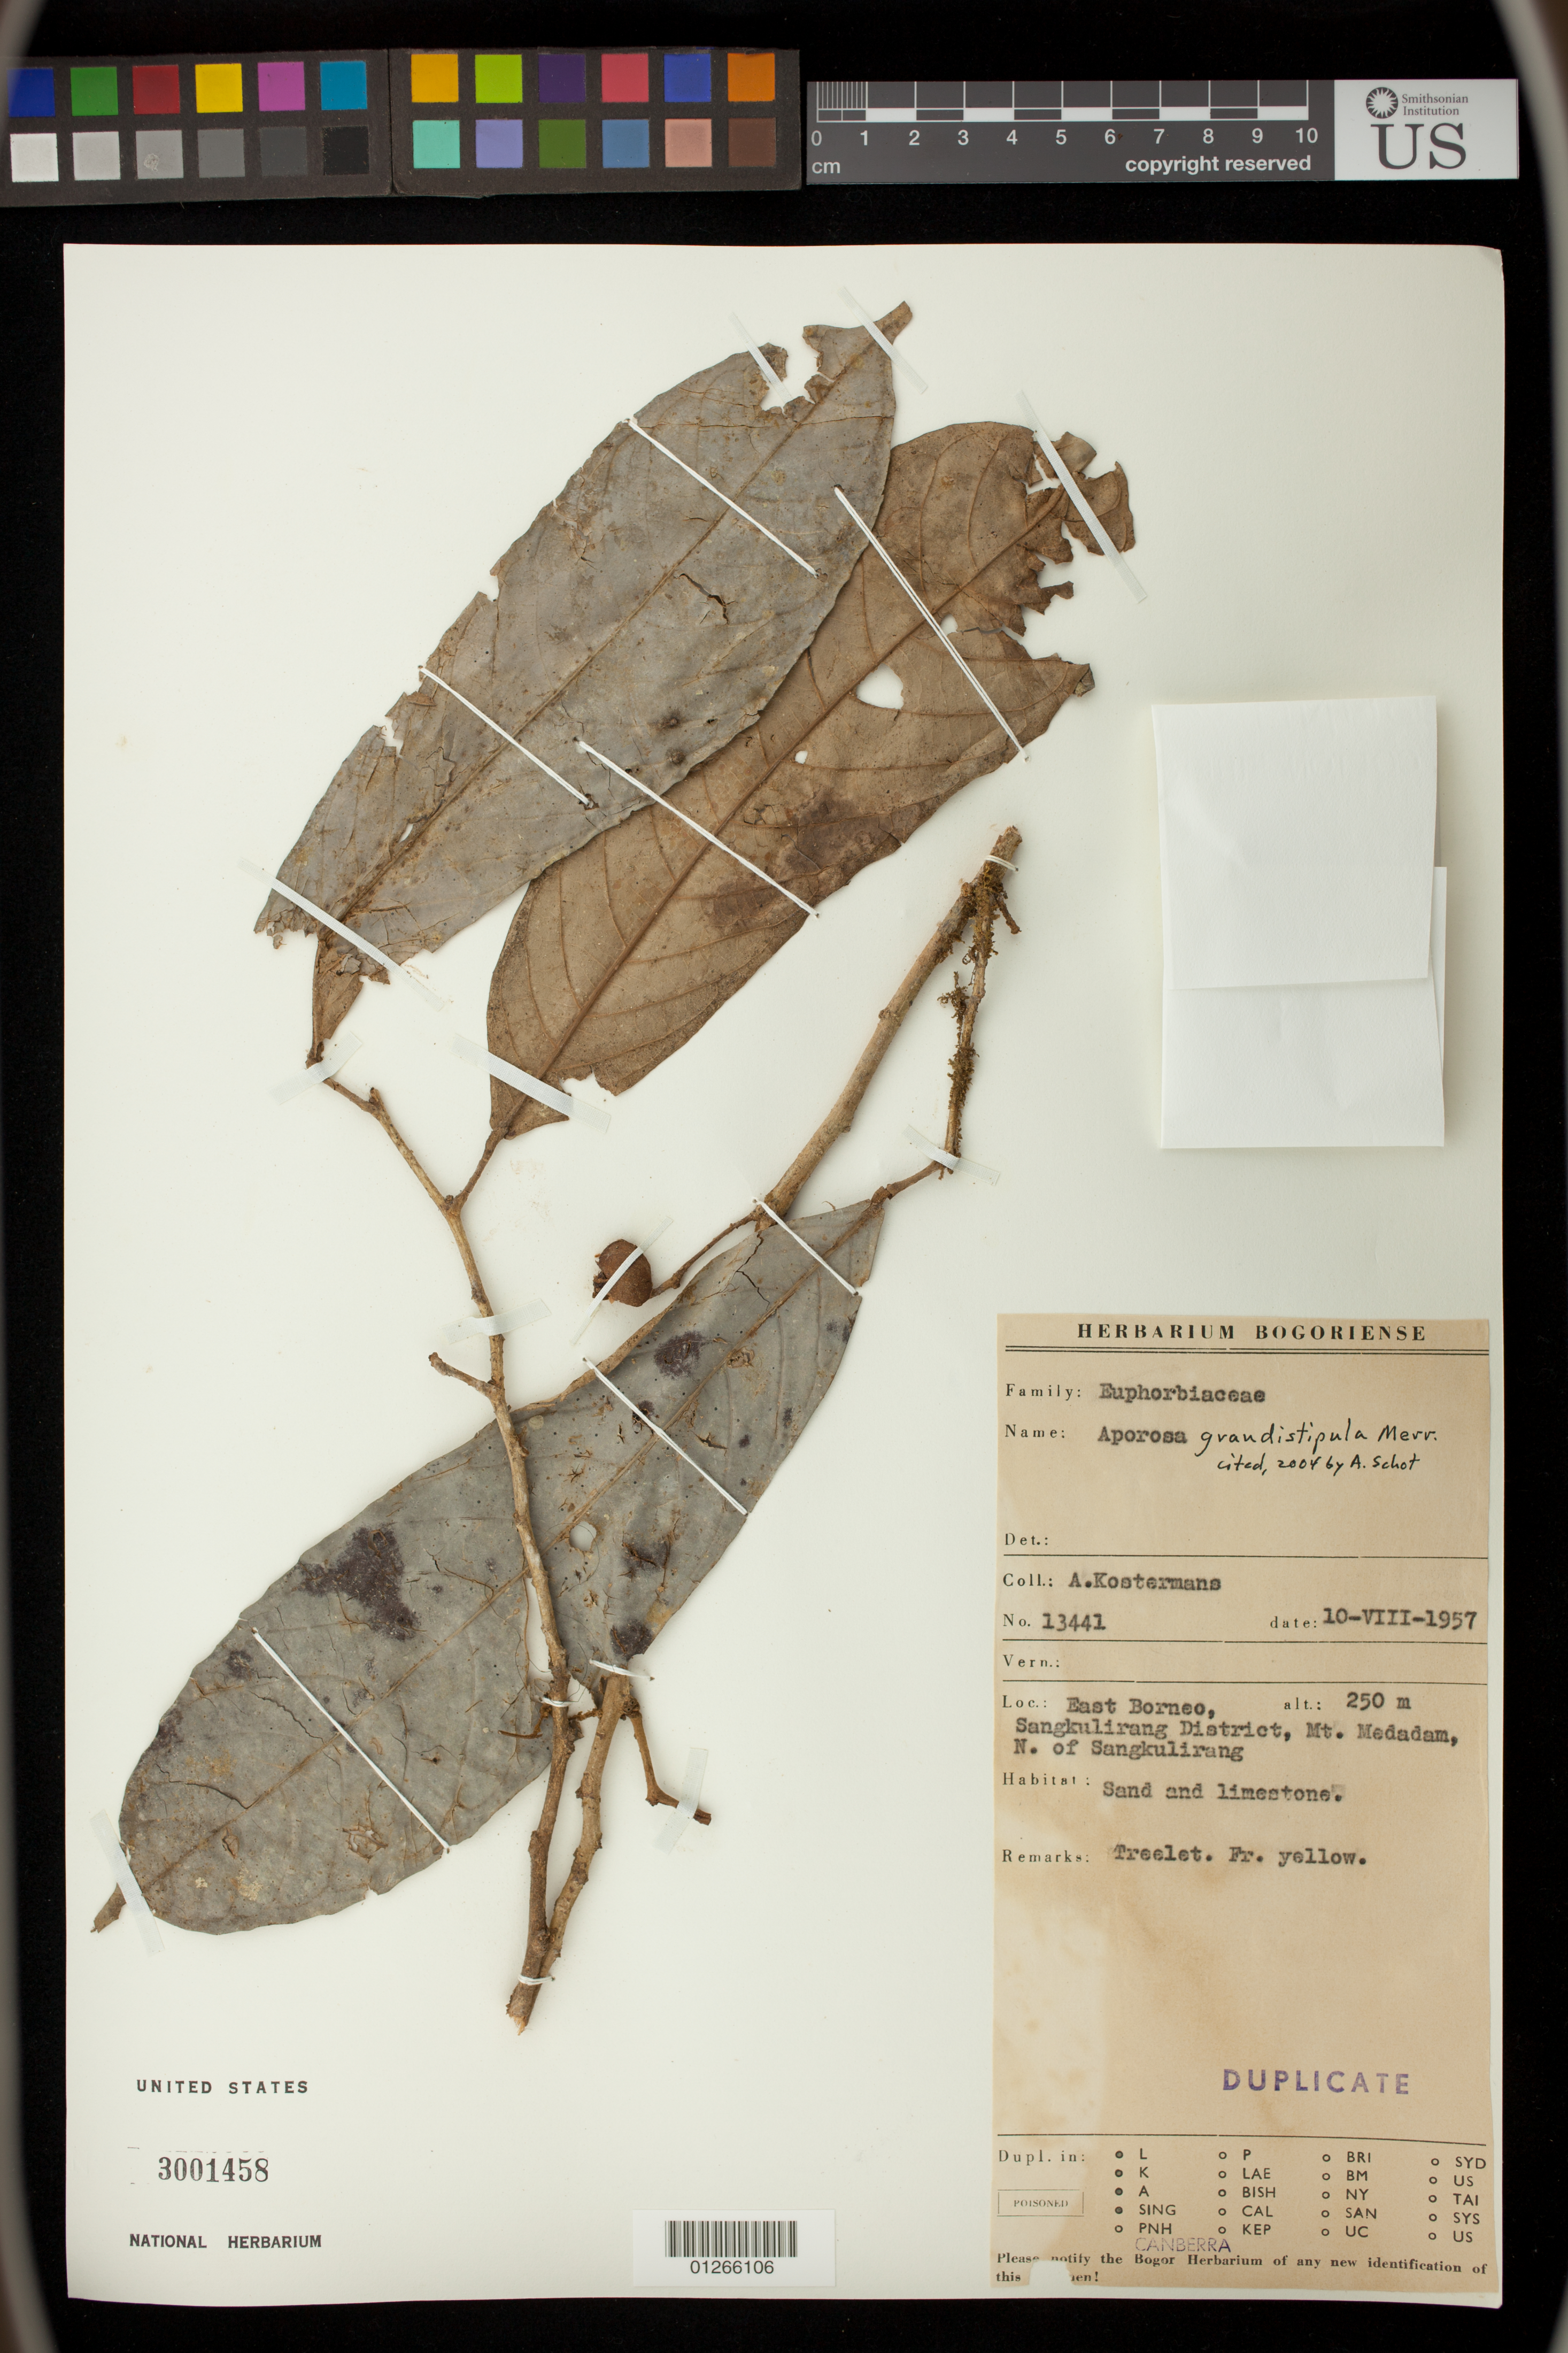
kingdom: Plantae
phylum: Tracheophyta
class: Magnoliopsida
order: Malpighiales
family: Phyllanthaceae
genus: Aporosa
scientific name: Aporosa grandistipula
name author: Merr.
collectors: A. Kostermans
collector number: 13441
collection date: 1957-08-10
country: Indonesia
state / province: Kalimantan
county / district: Kalimantan Timur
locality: East Borneo, Sankulirang District, Mt. Medadam, N. of Sangkulirang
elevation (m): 250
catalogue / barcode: US 3001458